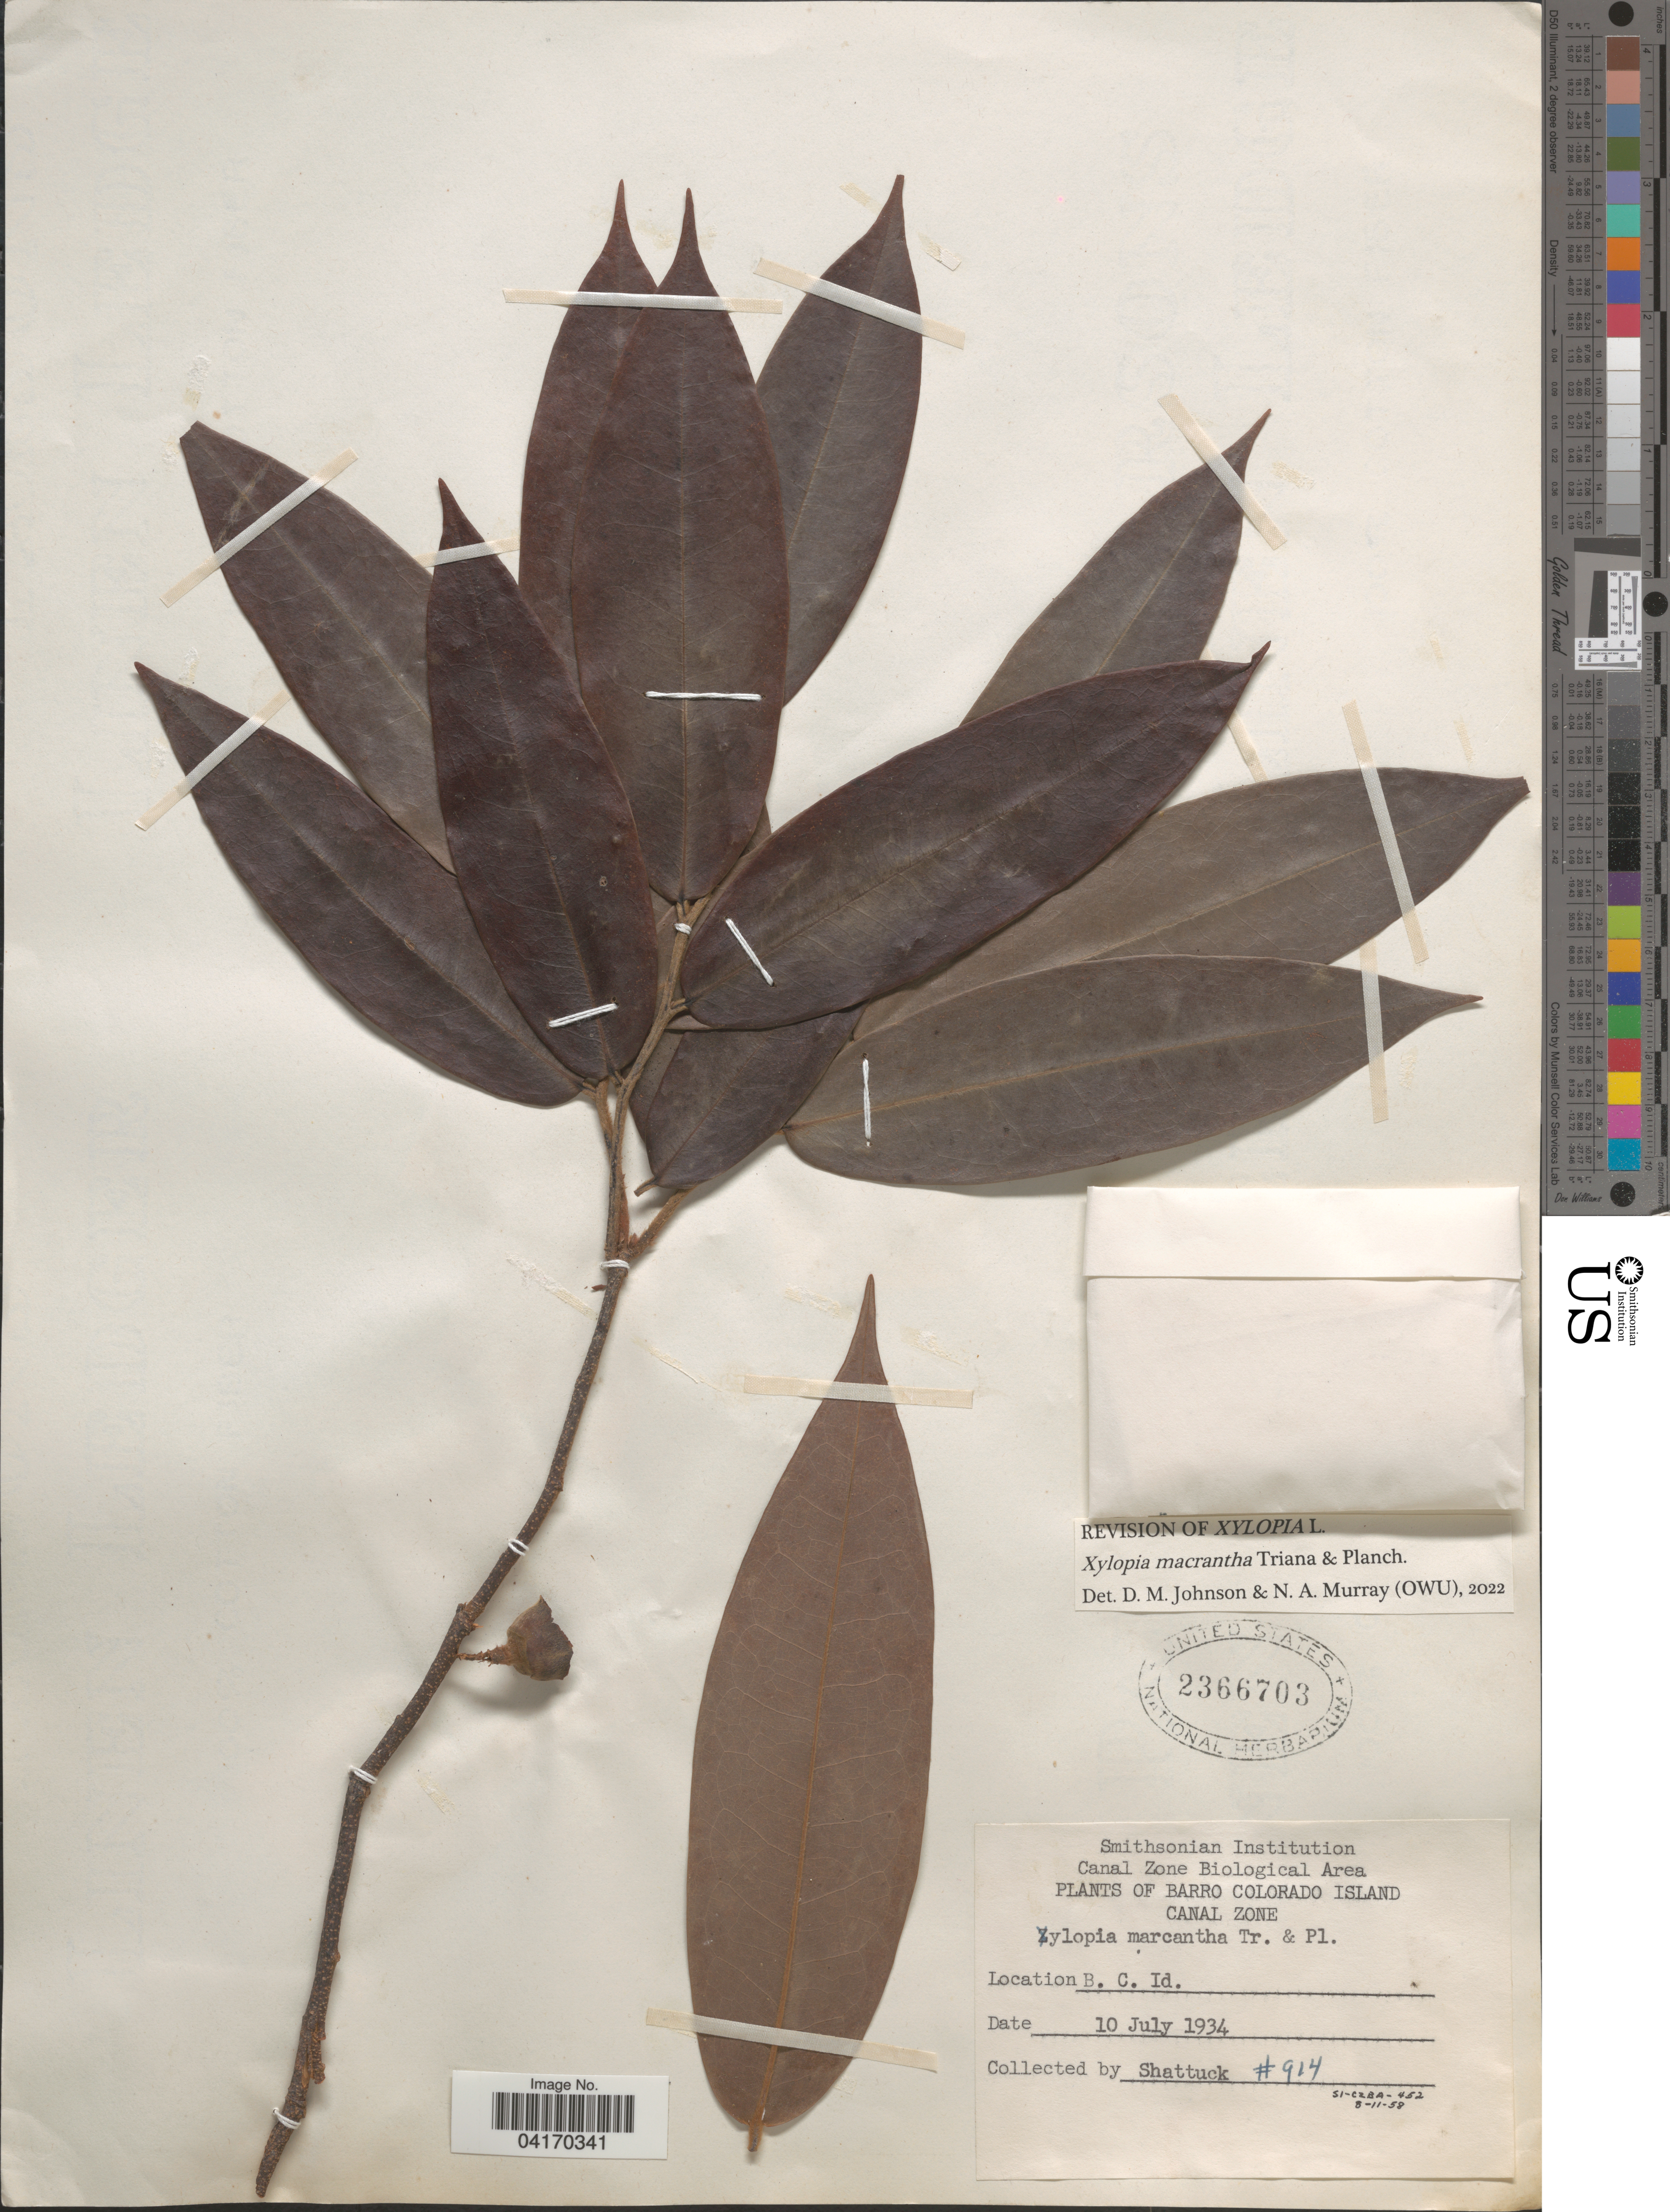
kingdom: Plantae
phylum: Tracheophyta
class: Magnoliopsida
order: Magnoliales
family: Annonaceae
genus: Xylopia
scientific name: Xylopia macrantha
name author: Planch. & Triana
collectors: Shattuck, --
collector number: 914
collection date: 1934-07-10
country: Panama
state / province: Panamá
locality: Canal Zone Biological Area. Barro Colorado Island. Canal Zone. B.C. Id.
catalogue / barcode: US 2366703